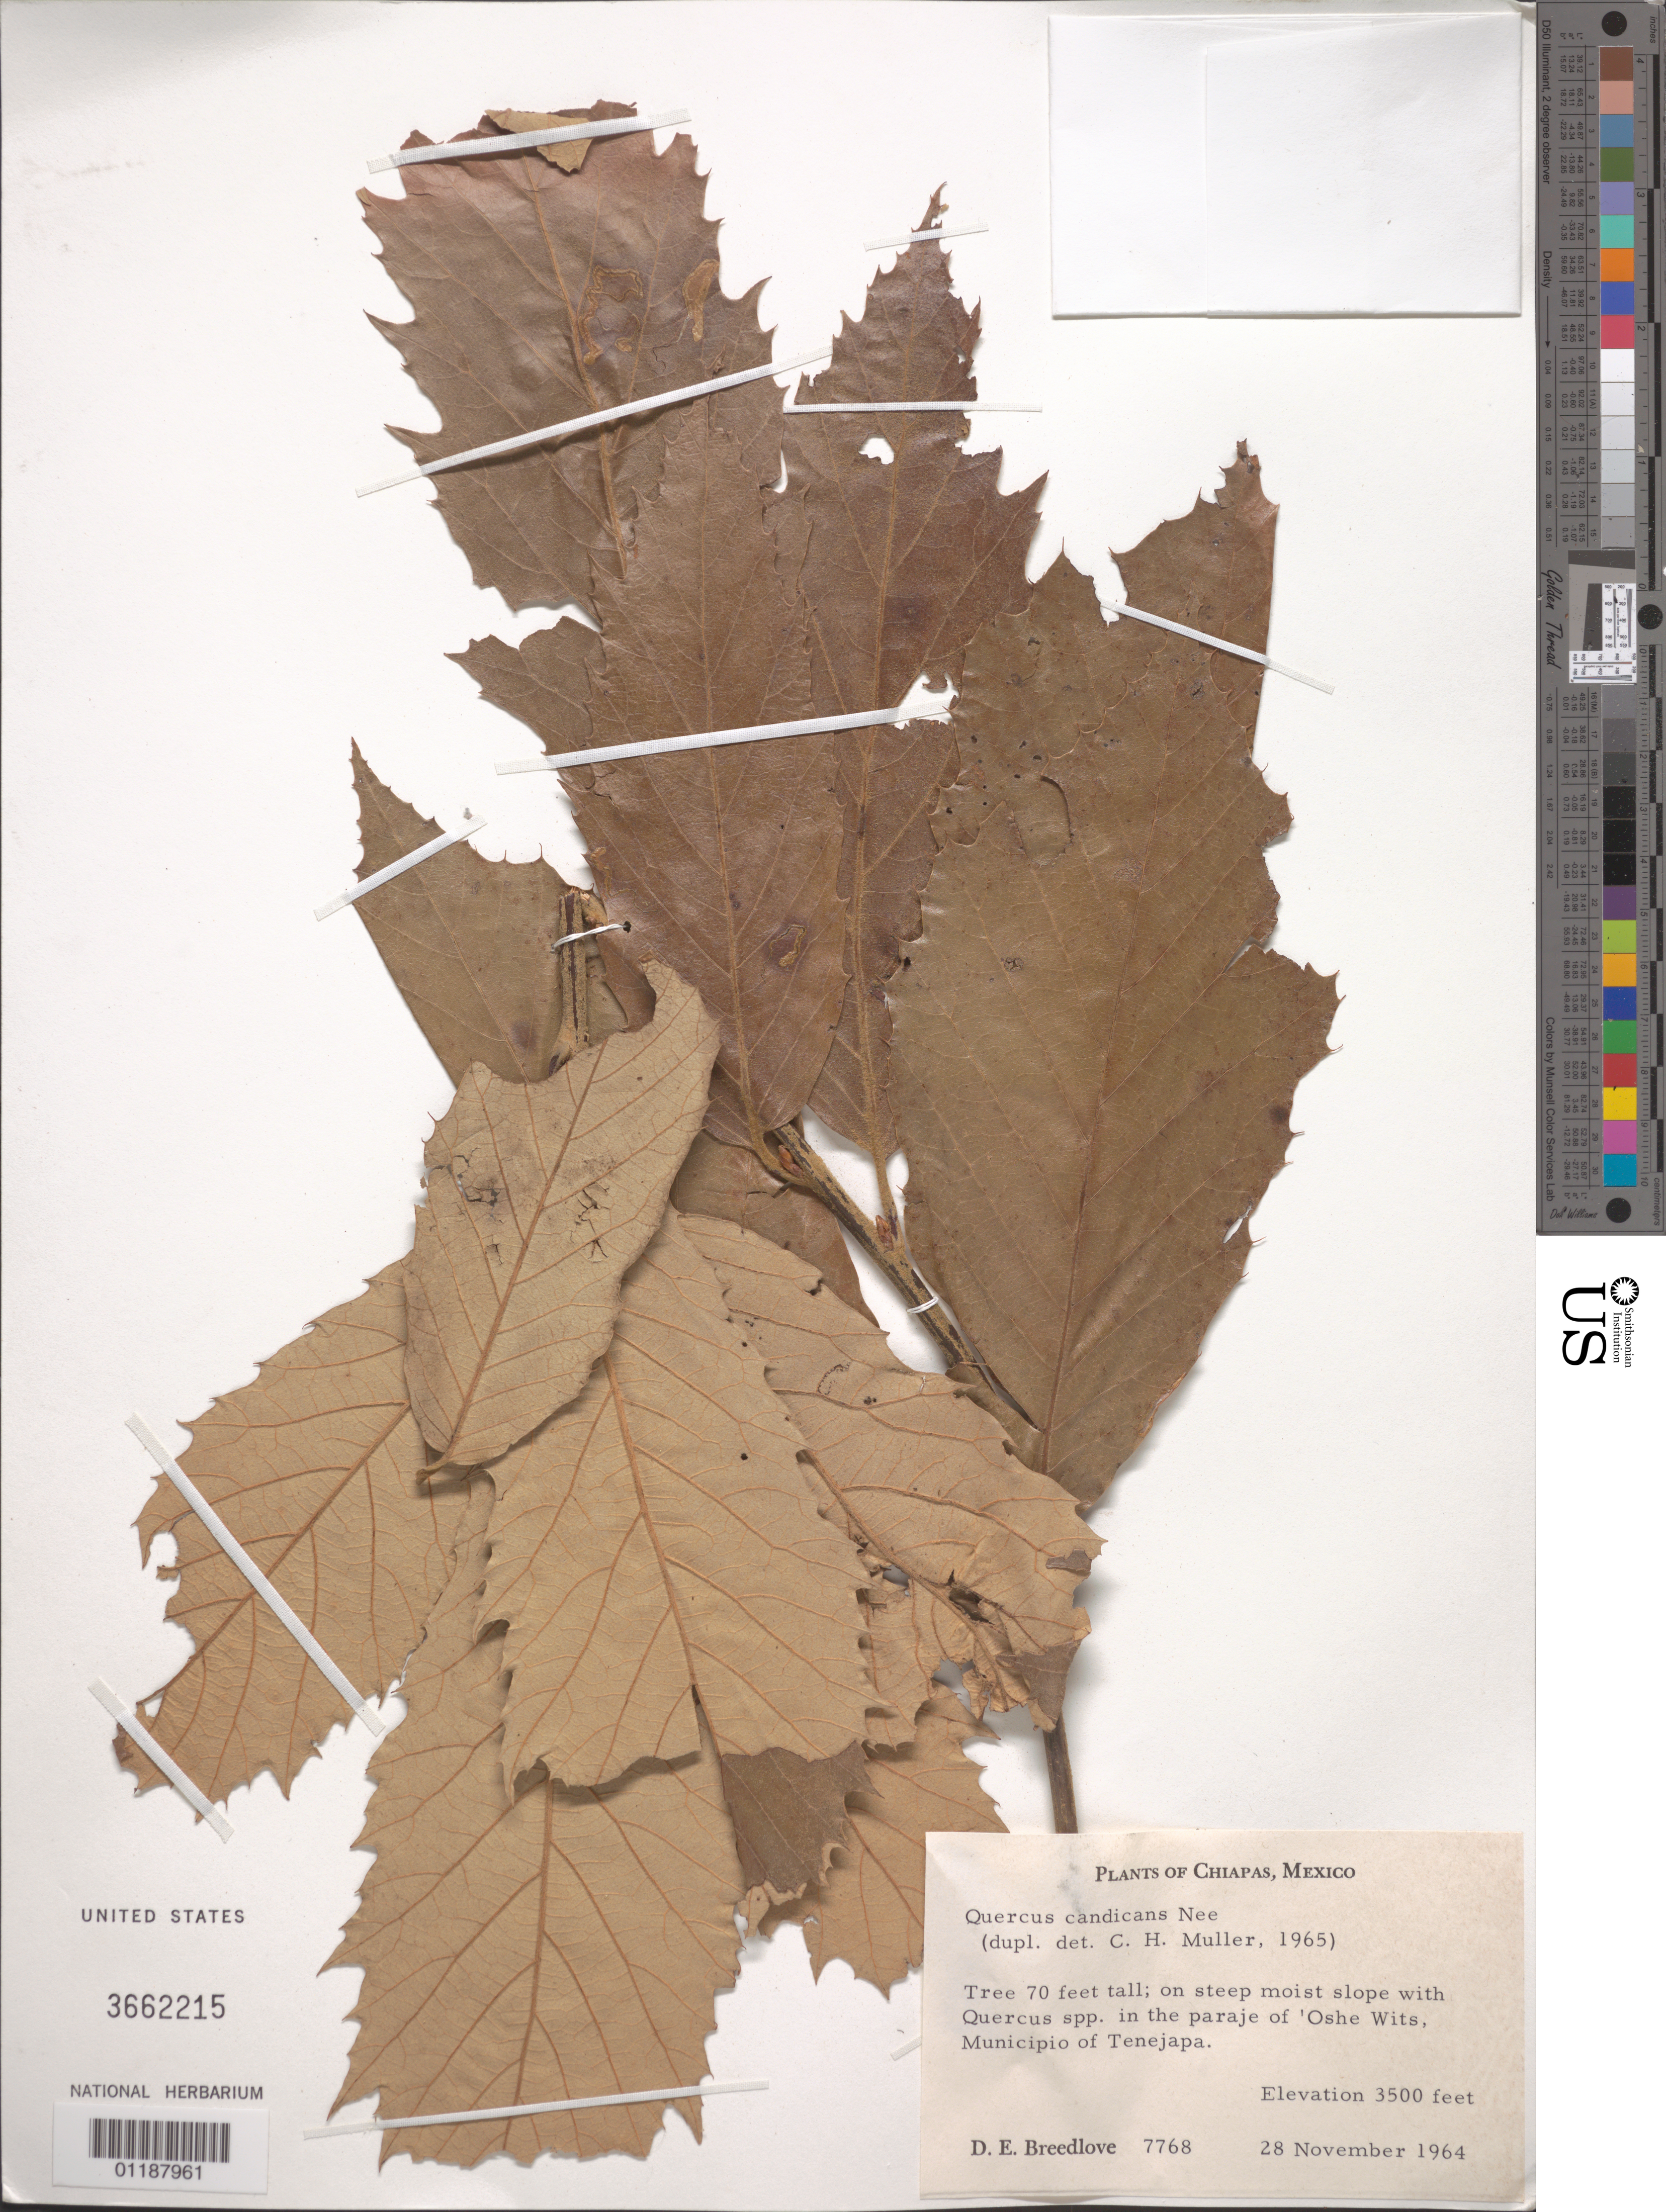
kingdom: Plantae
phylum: Tracheophyta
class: Magnoliopsida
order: Fagales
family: Fagaceae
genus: Quercus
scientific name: Quercus candicans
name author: Née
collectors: D. E. Breedlove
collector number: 7768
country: Mexico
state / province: Chiapas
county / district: Tenejapa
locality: In the paraje of 'Oshe Wits.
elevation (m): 1067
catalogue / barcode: US 3662215